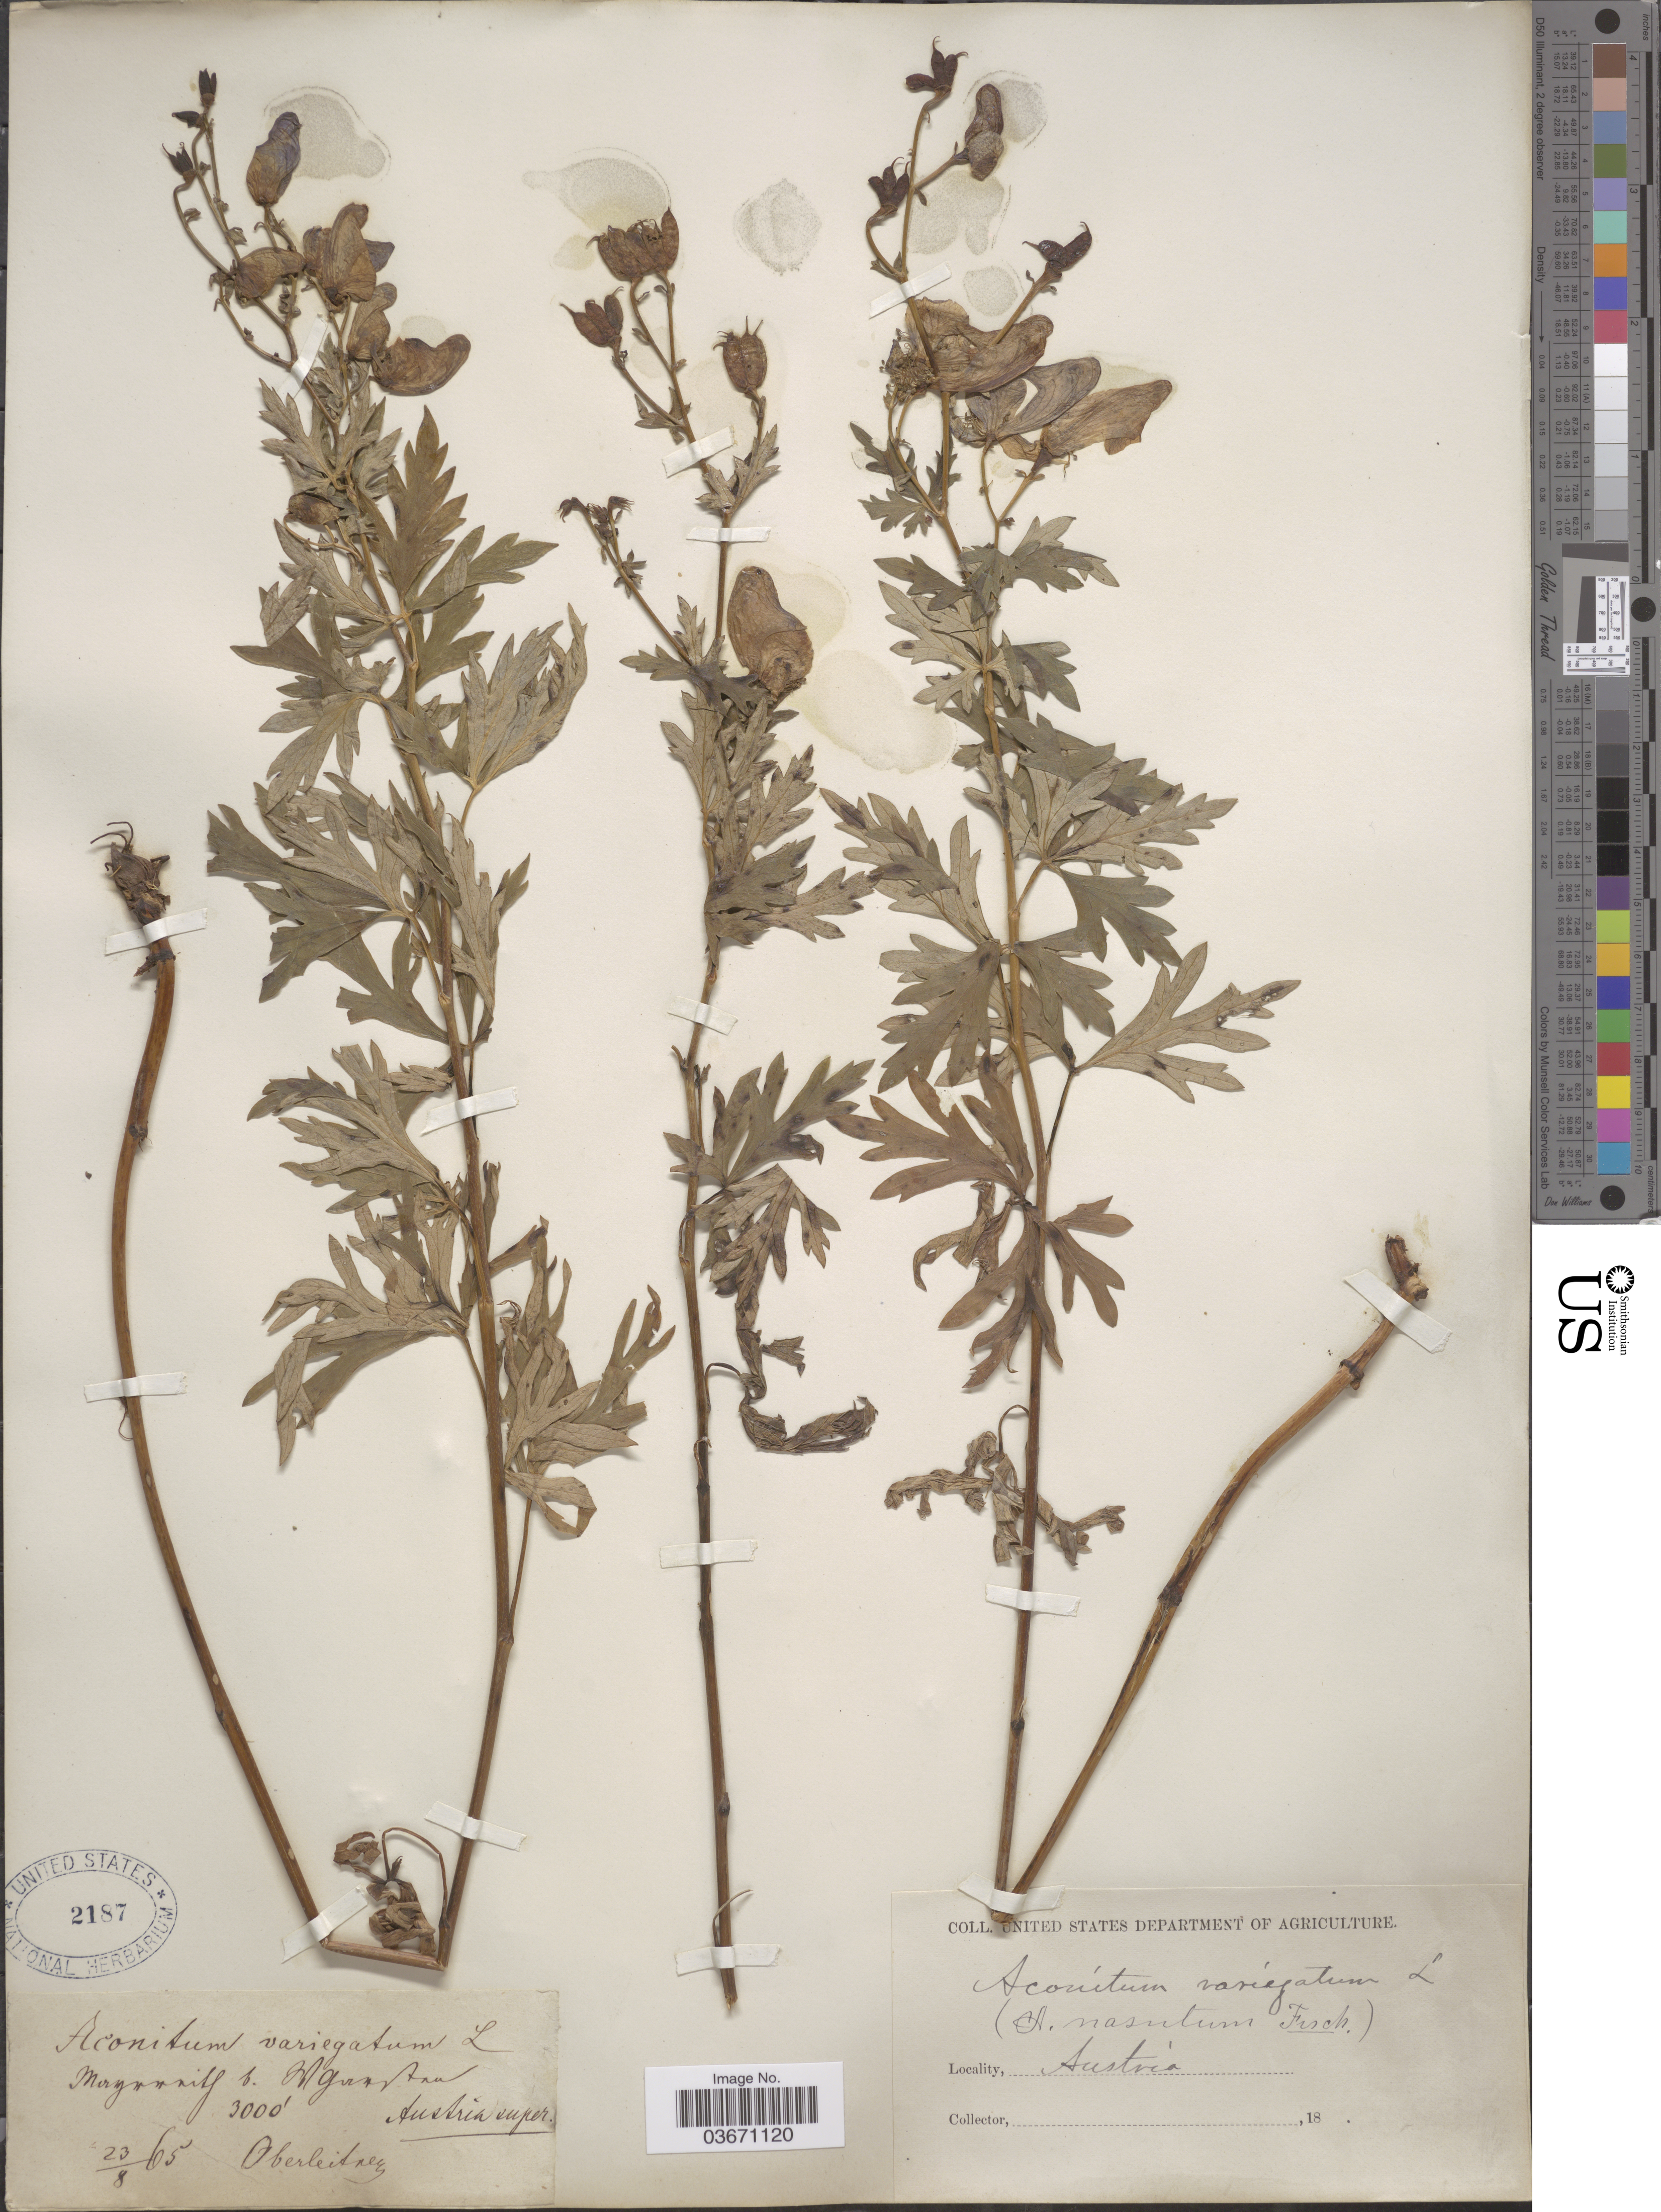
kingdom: Plantae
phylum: Tracheophyta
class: Magnoliopsida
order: Ranunculales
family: Ranunculaceae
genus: Aconitum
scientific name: Aconitum variegatum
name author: L.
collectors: -. Oberleidner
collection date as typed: Transcribed d/m/y: 23/8/65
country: Austria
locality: Mangurnif b. Huguartaa. [interpreted]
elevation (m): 914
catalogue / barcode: US 2187